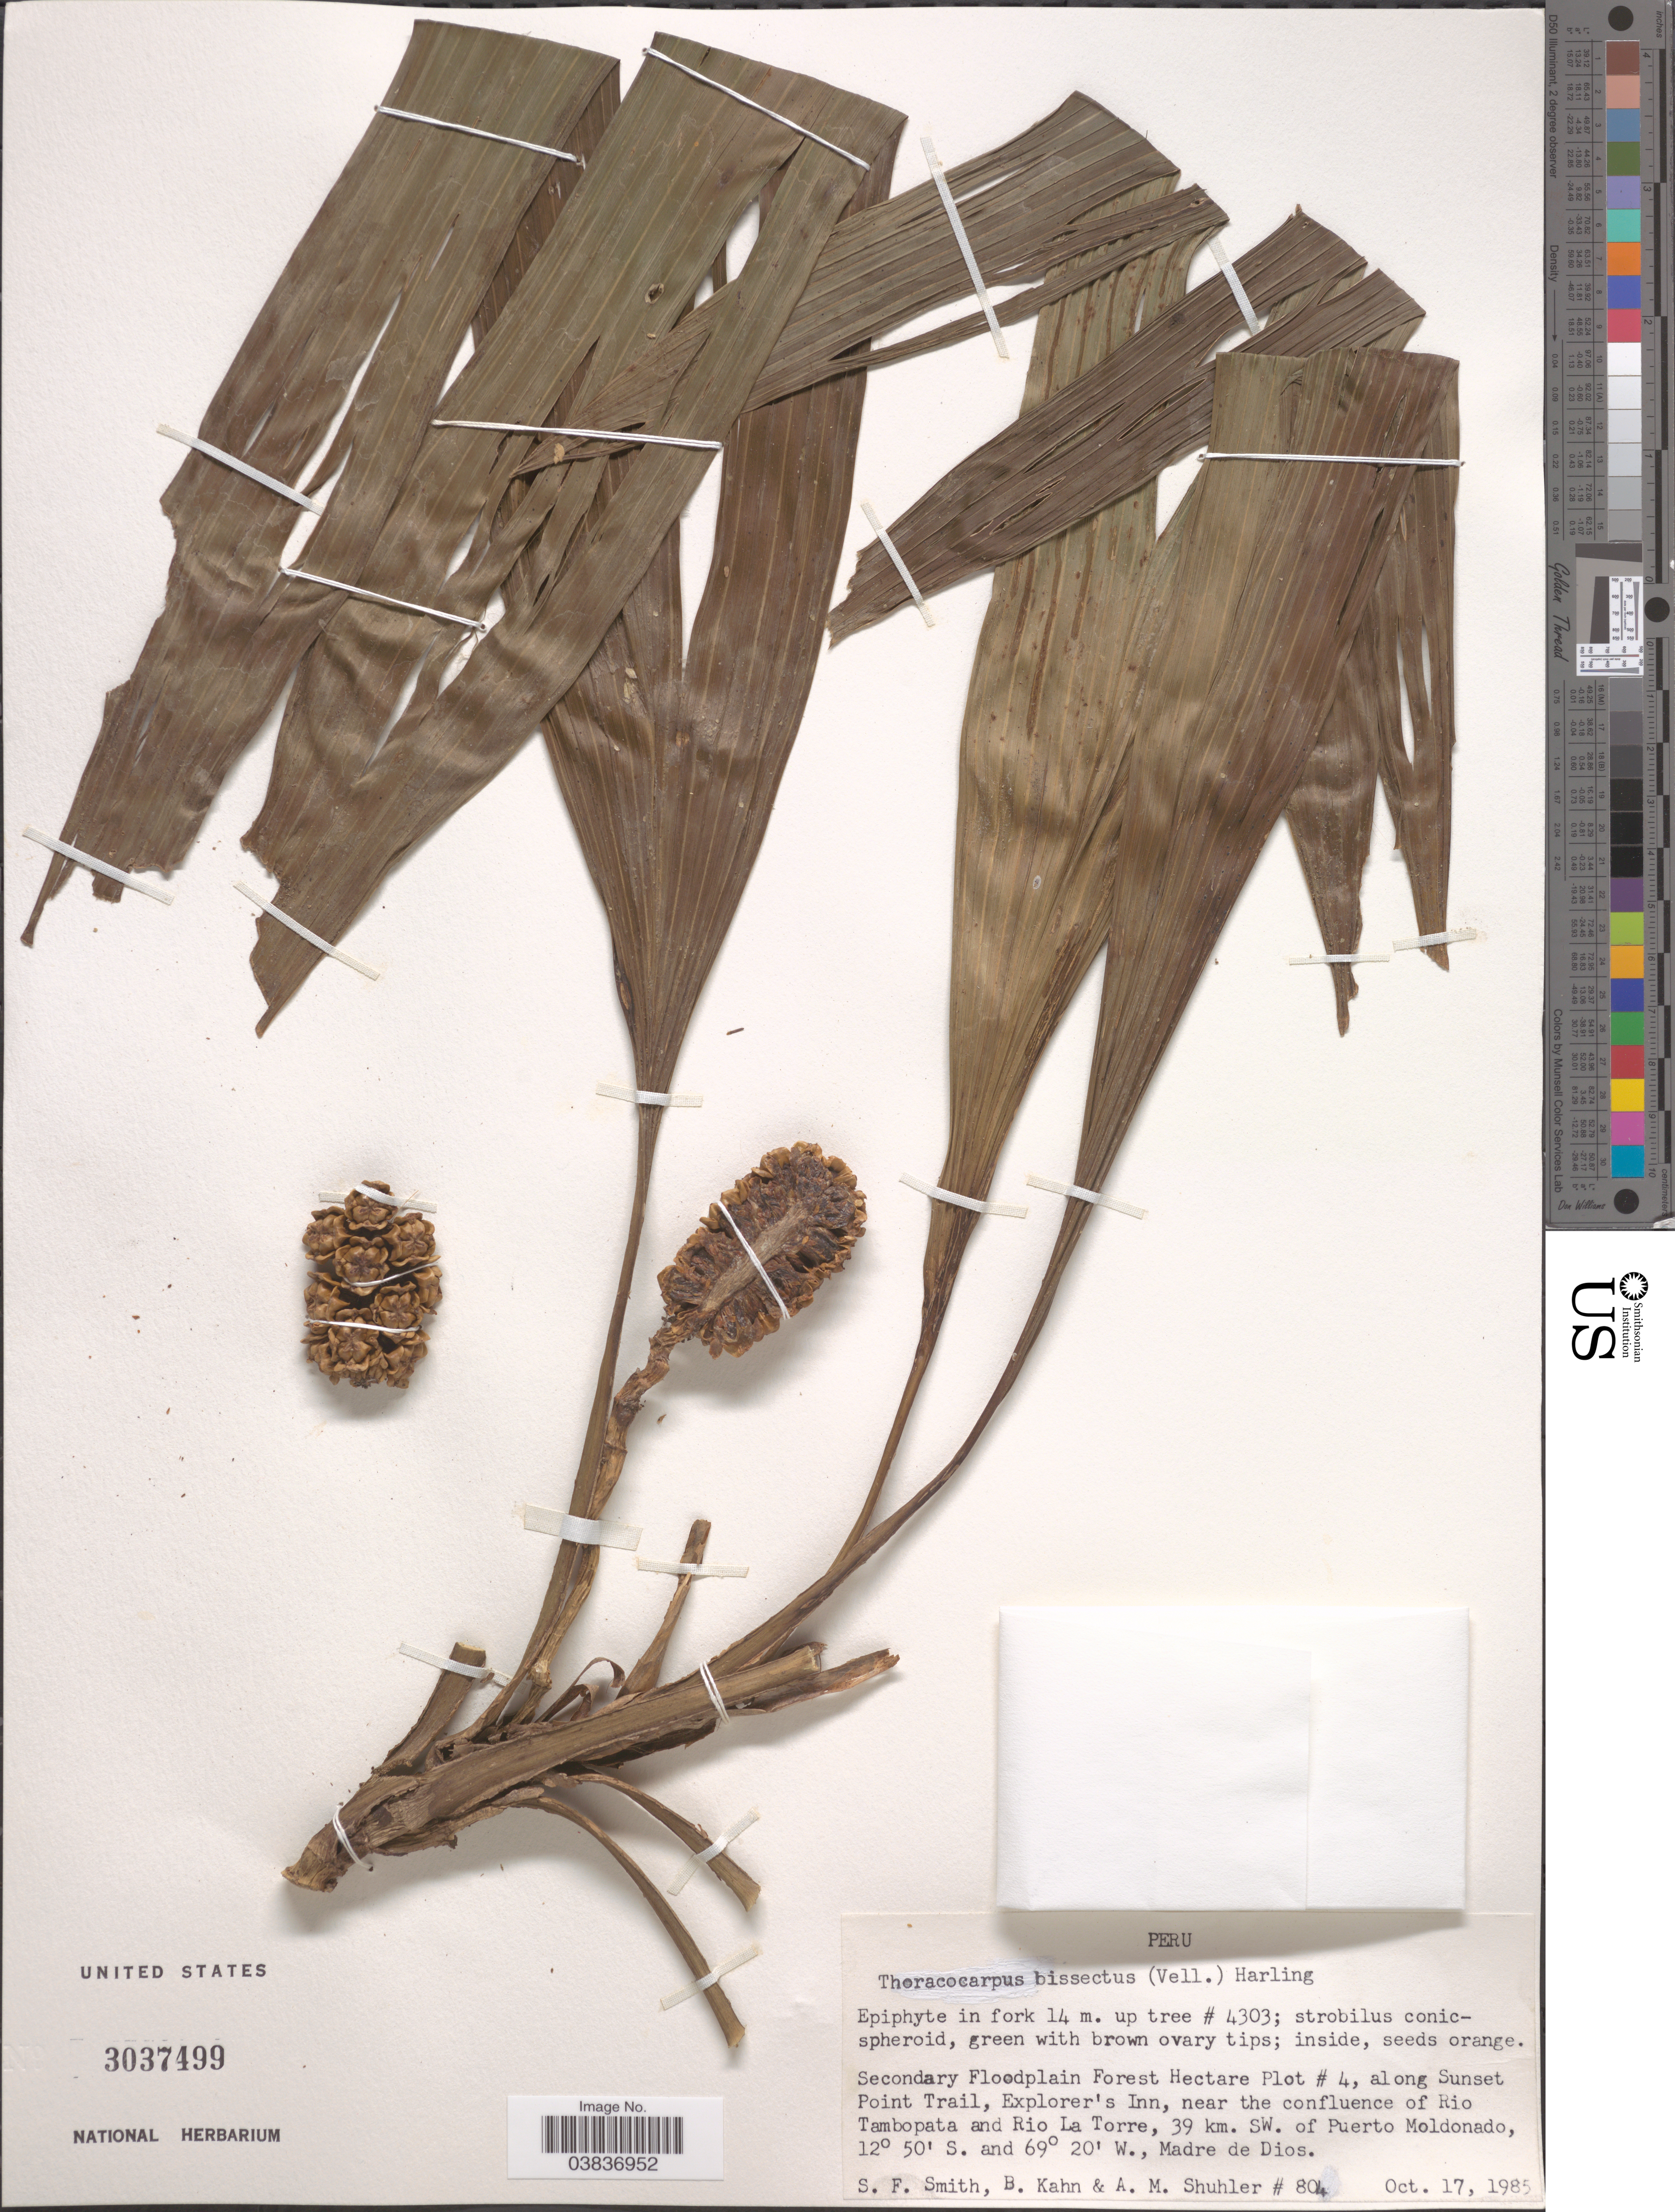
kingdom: Plantae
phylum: Tracheophyta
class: Liliopsida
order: Pandanales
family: Cyclanthaceae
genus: Thoracocarpus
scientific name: Thoracocarpus bissectus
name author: (Vell.) Harling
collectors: S.F. Smith, B. Kahn & A. Shuhler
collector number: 804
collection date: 1985-10-17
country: Peru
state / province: Madre de Dios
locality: Secondary Floodplain Forest Hectare Plot #4, along Sunset Point Trail, Explorer's Inn, near the confluence of Rio Tambopata and Rio La Torre, 39 km. SW. of Puerto Moldonado.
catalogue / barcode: US 3037499